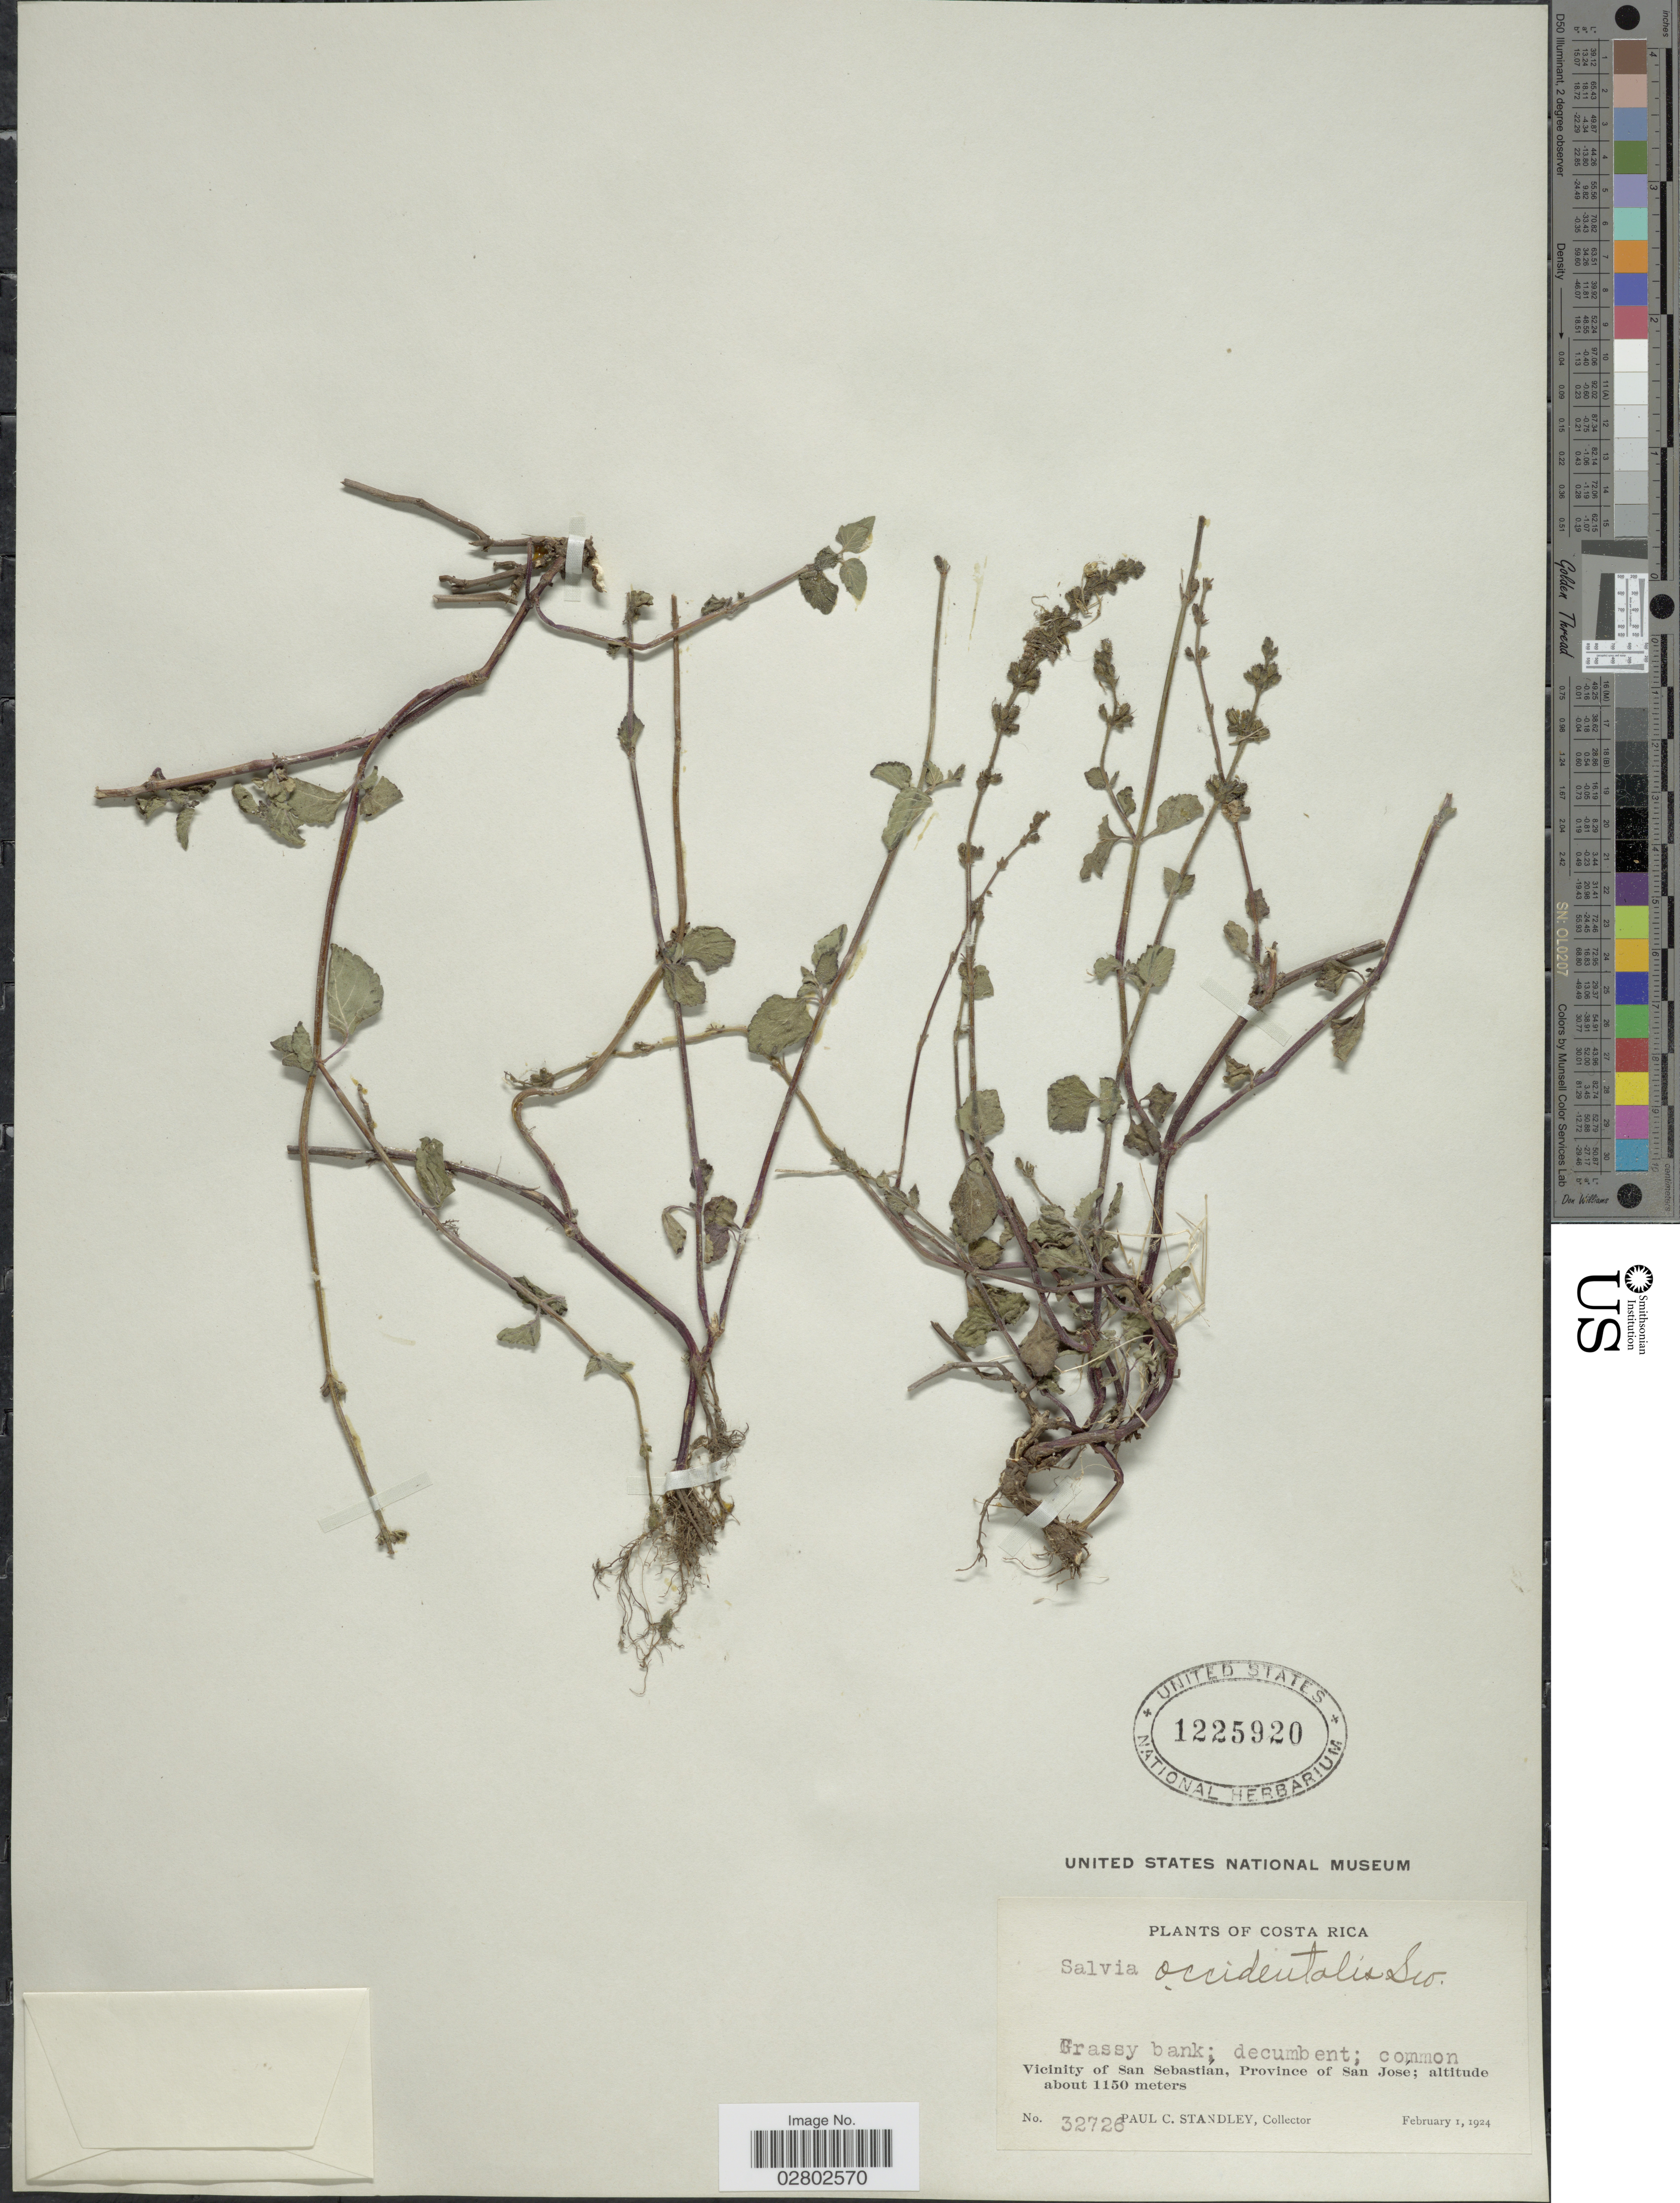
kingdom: Plantae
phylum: Tracheophyta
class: Magnoliopsida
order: Lamiales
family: Lamiaceae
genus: Salvia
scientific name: Salvia occidentalis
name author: Sw.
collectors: P. C. Standley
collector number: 32726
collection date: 1924-02-01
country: Costa Rica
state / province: San José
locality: Vicinity of San Sebastián, Province of San José.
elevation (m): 1150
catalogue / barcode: US 1225920